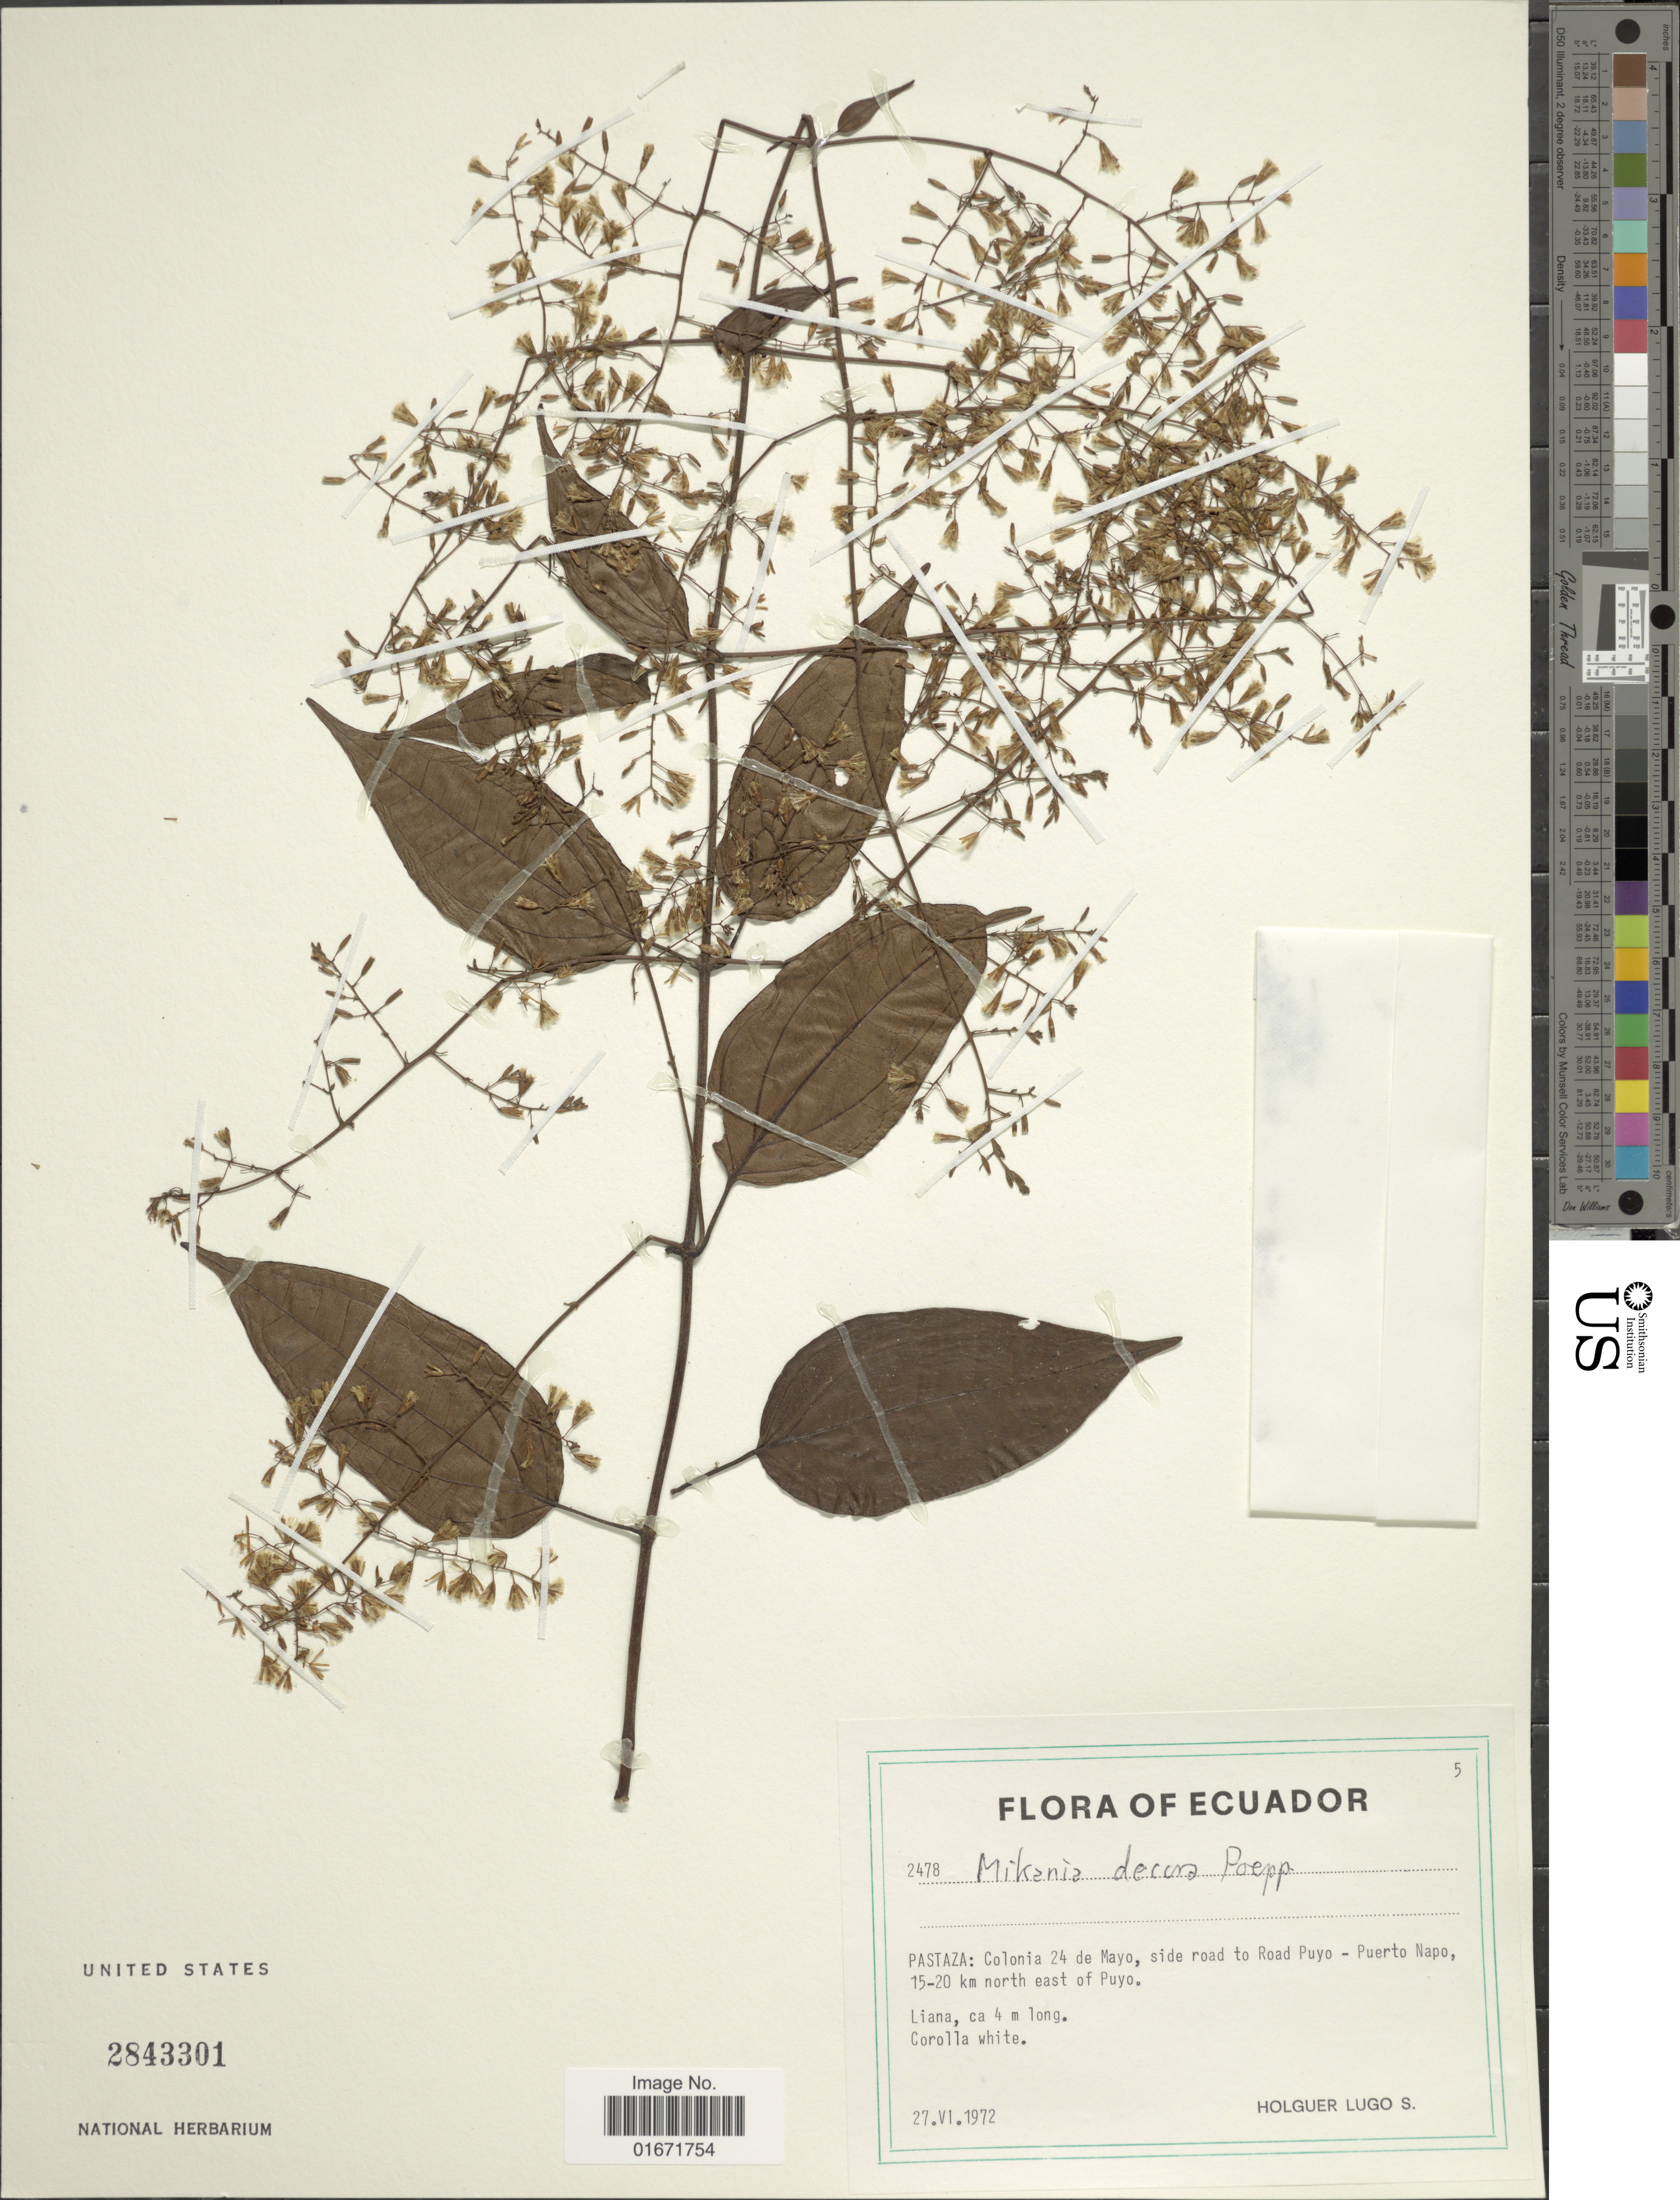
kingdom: Plantae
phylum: Tracheophyta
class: Magnoliopsida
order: Asterales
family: Asteraceae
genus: Mikania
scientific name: Mikania decora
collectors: H. Lugo S.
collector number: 2478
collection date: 1972-06-27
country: Ecuador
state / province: Pastaza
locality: Pastaza: Colonia 24 de Mayo, side road to Road Puyo - Puerto Napo, 15-20 km north east of Puyo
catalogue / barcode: US 2843301